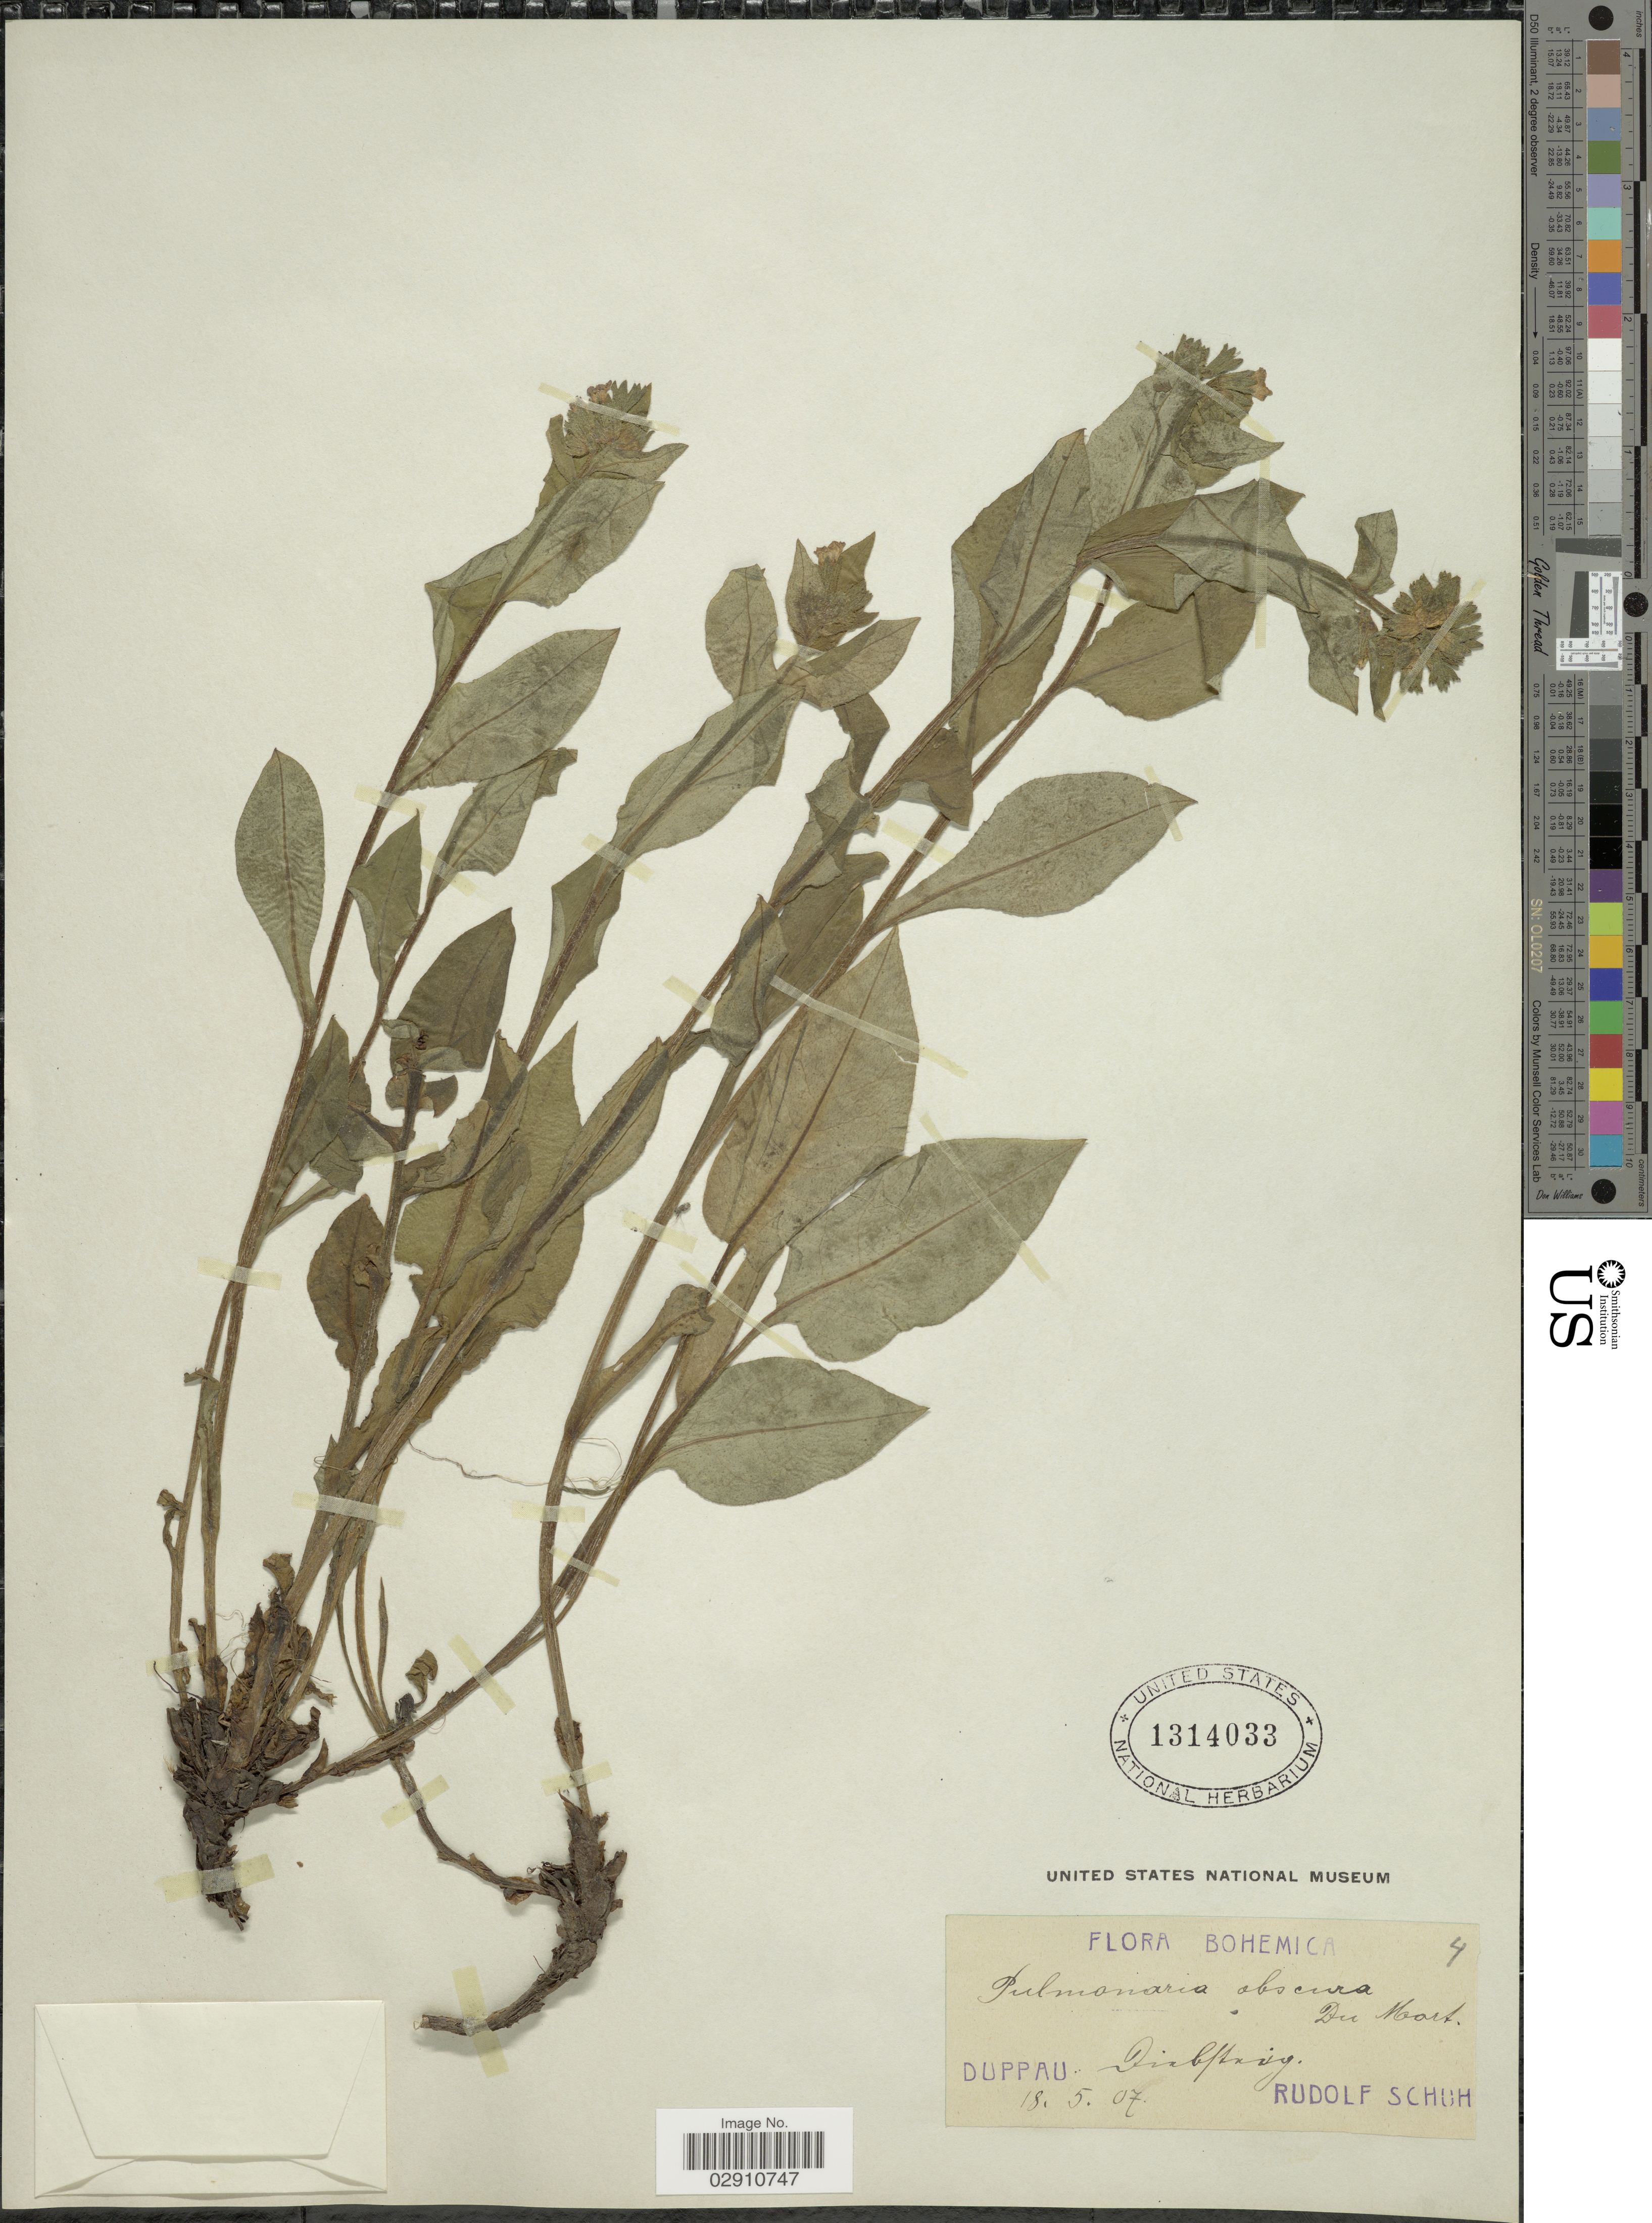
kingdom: Plantae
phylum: Tracheophyta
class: Magnoliopsida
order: Boraginales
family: Boraginaceae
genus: Pulmonaria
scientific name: Pulmonaria obscura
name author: Dumort.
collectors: R. Schuh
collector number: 4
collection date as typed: Transcribed d/m/y: 18/5/7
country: Czechia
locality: Bohemica. Duppau: Diebsteug. [interpreted]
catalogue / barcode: US 1314033